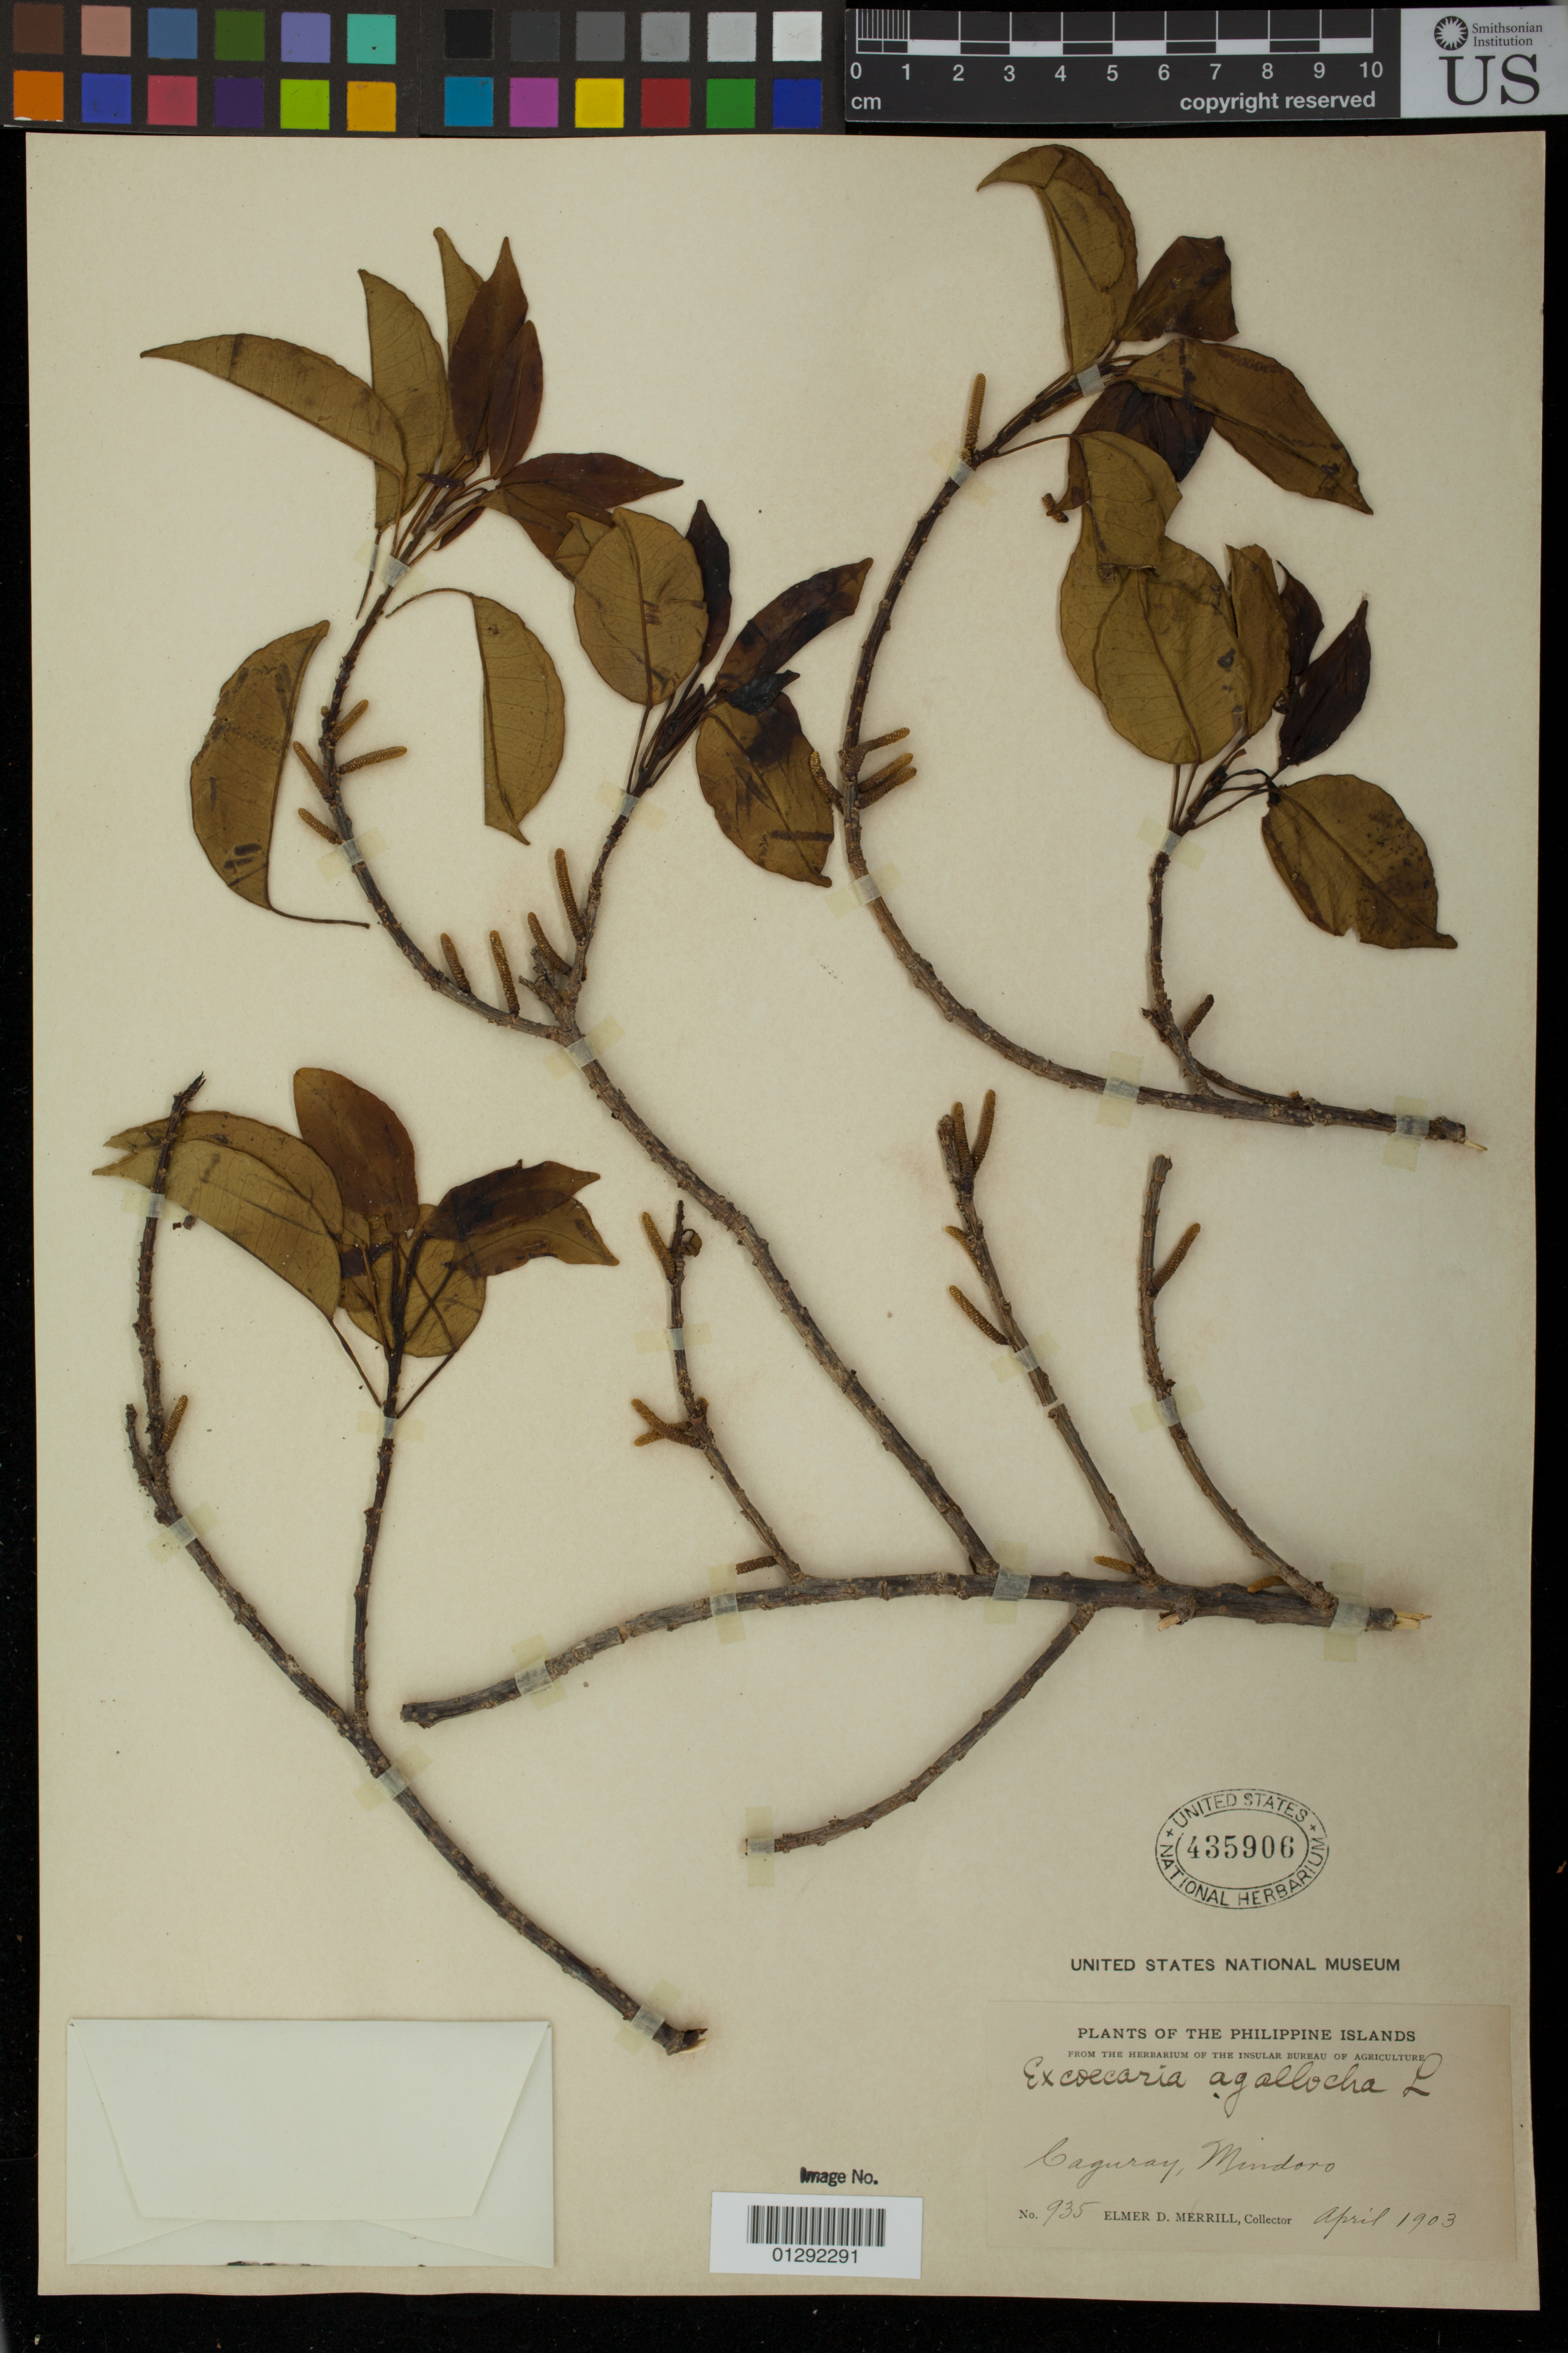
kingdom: Plantae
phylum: Tracheophyta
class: Magnoliopsida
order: Malpighiales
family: Euphorbiaceae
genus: Excoecaria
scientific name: Excoecaria agallocha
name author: L.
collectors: E. D. Merrill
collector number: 935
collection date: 1903-04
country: Philippines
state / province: Mimaropa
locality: Caguray, Mindoro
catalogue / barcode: US 435906